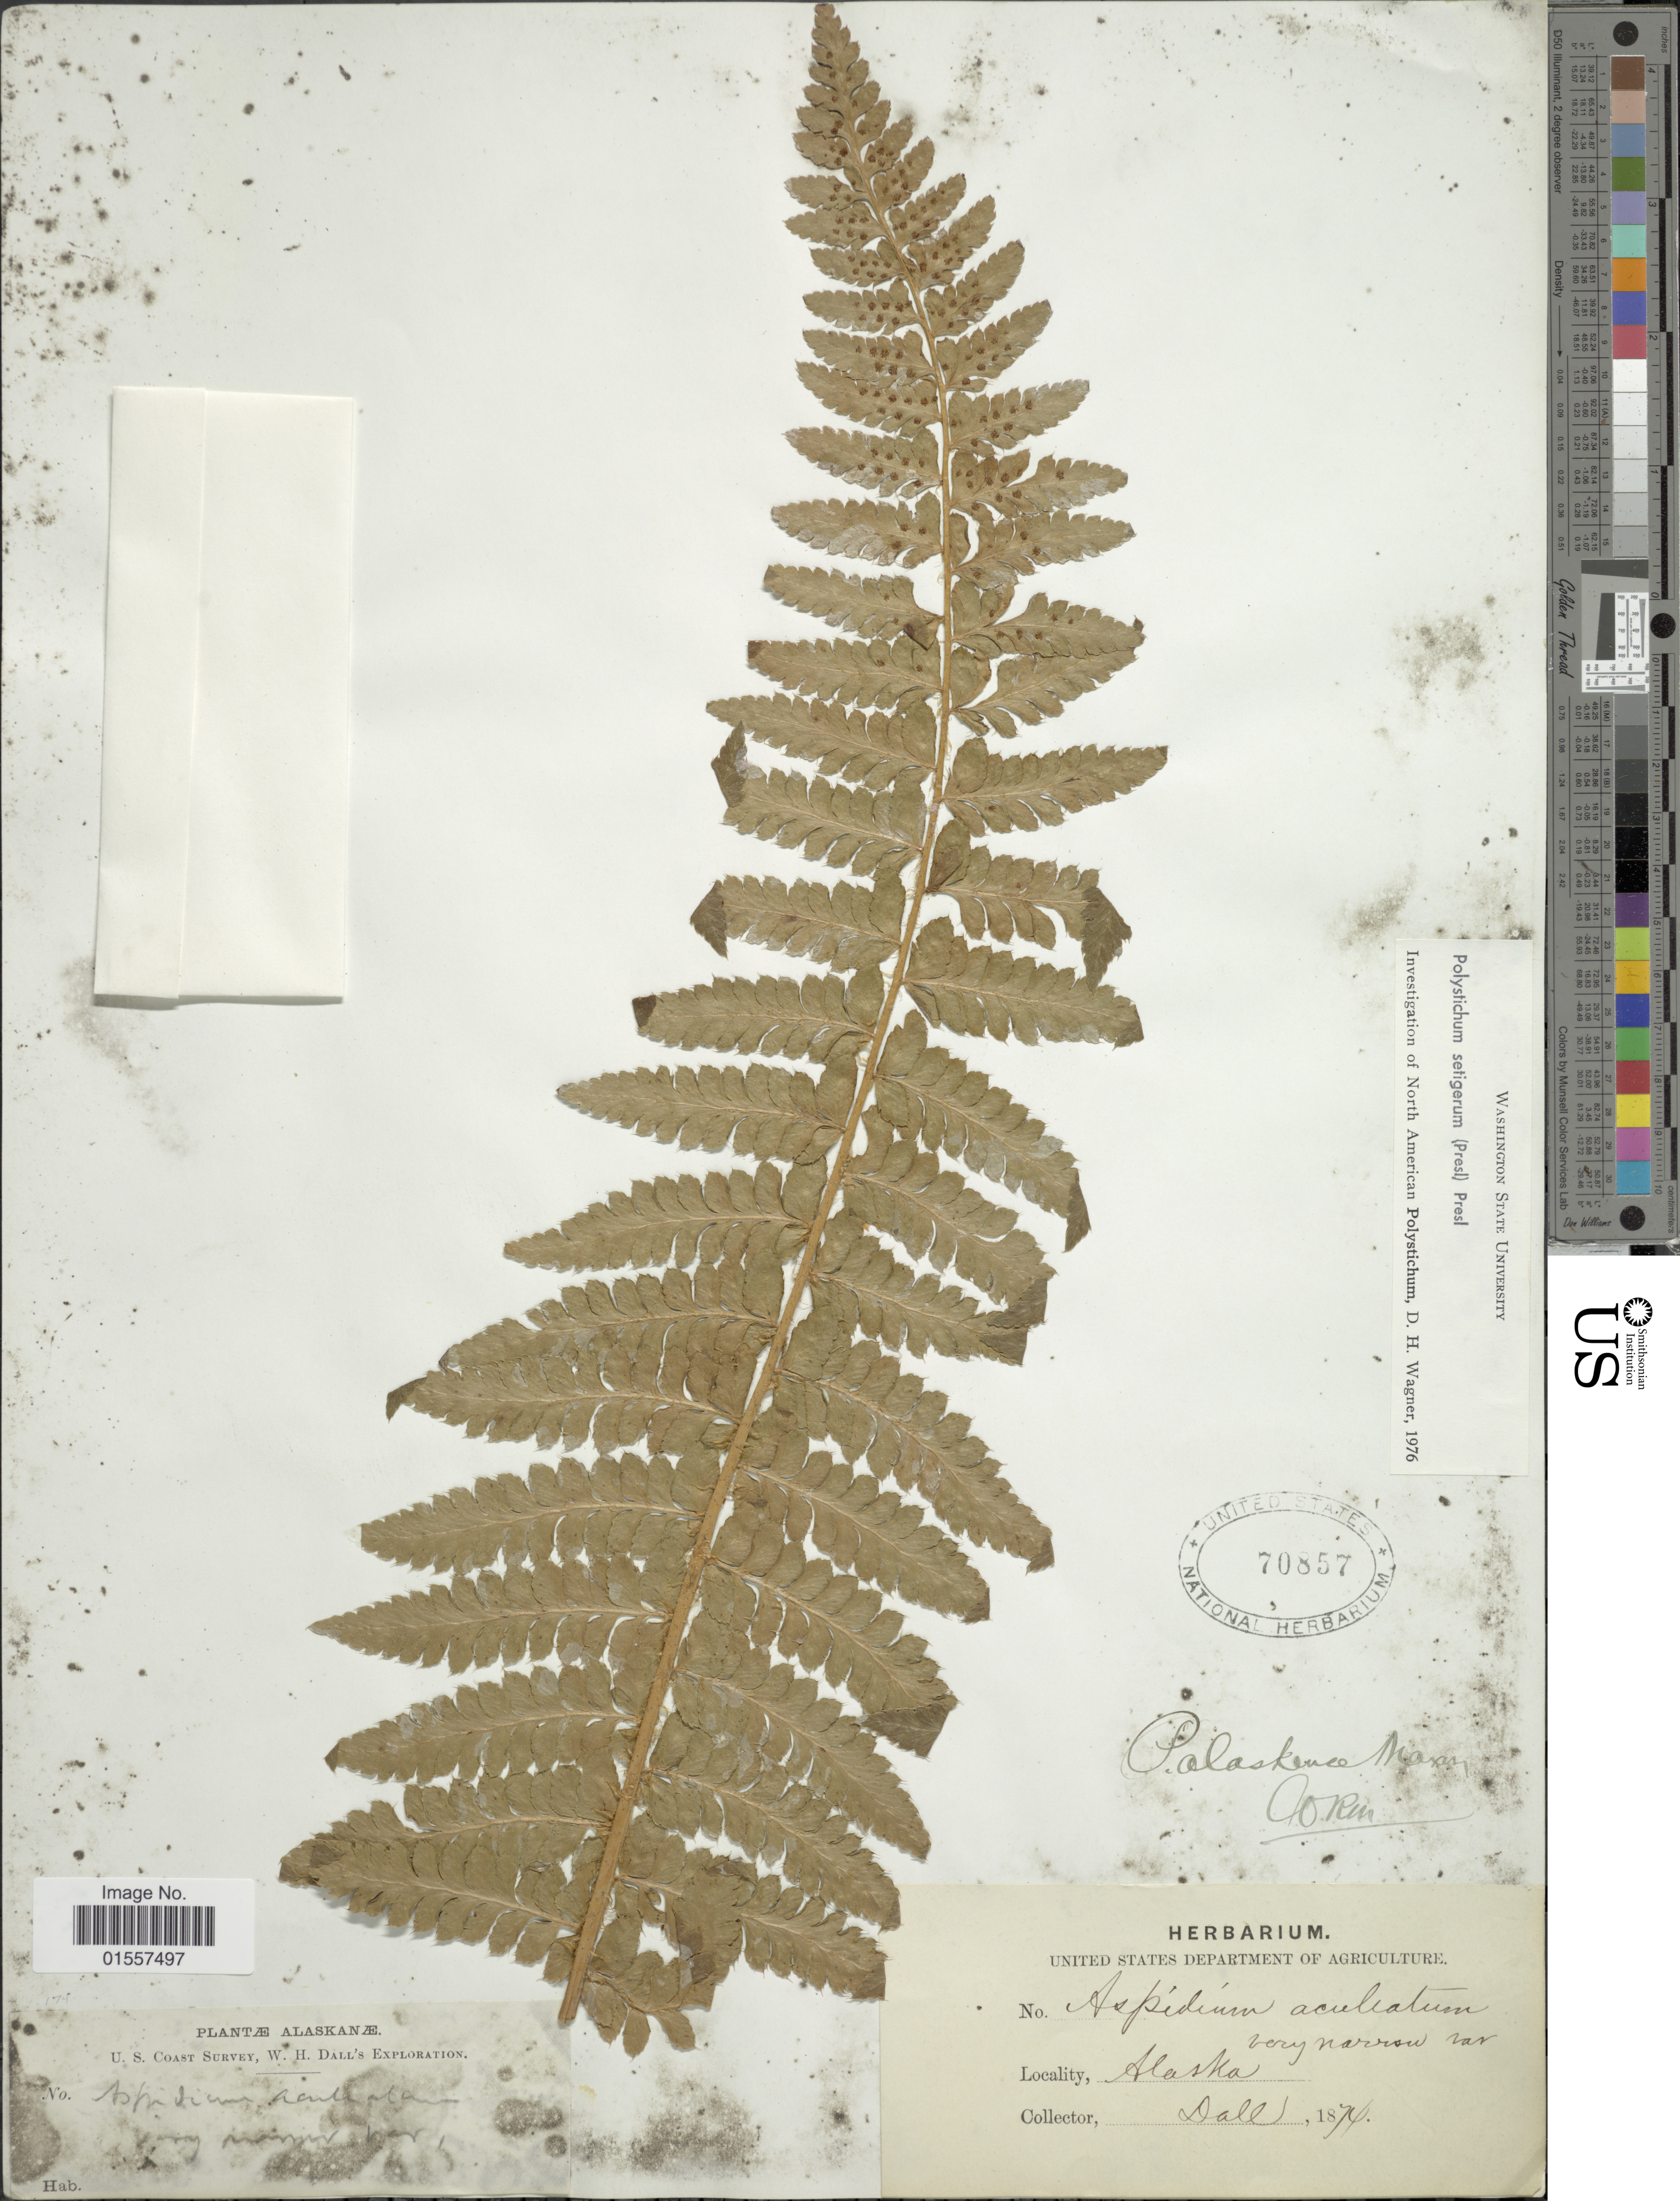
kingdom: Plantae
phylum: Tracheophyta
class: Polypodiopsida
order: Polypodiales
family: Dryopteridaceae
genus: Polystichum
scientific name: Polystichum setigerum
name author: (C. Presl) C. Presl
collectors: -. Dall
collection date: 1870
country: United States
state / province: Alaska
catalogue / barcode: US 70857